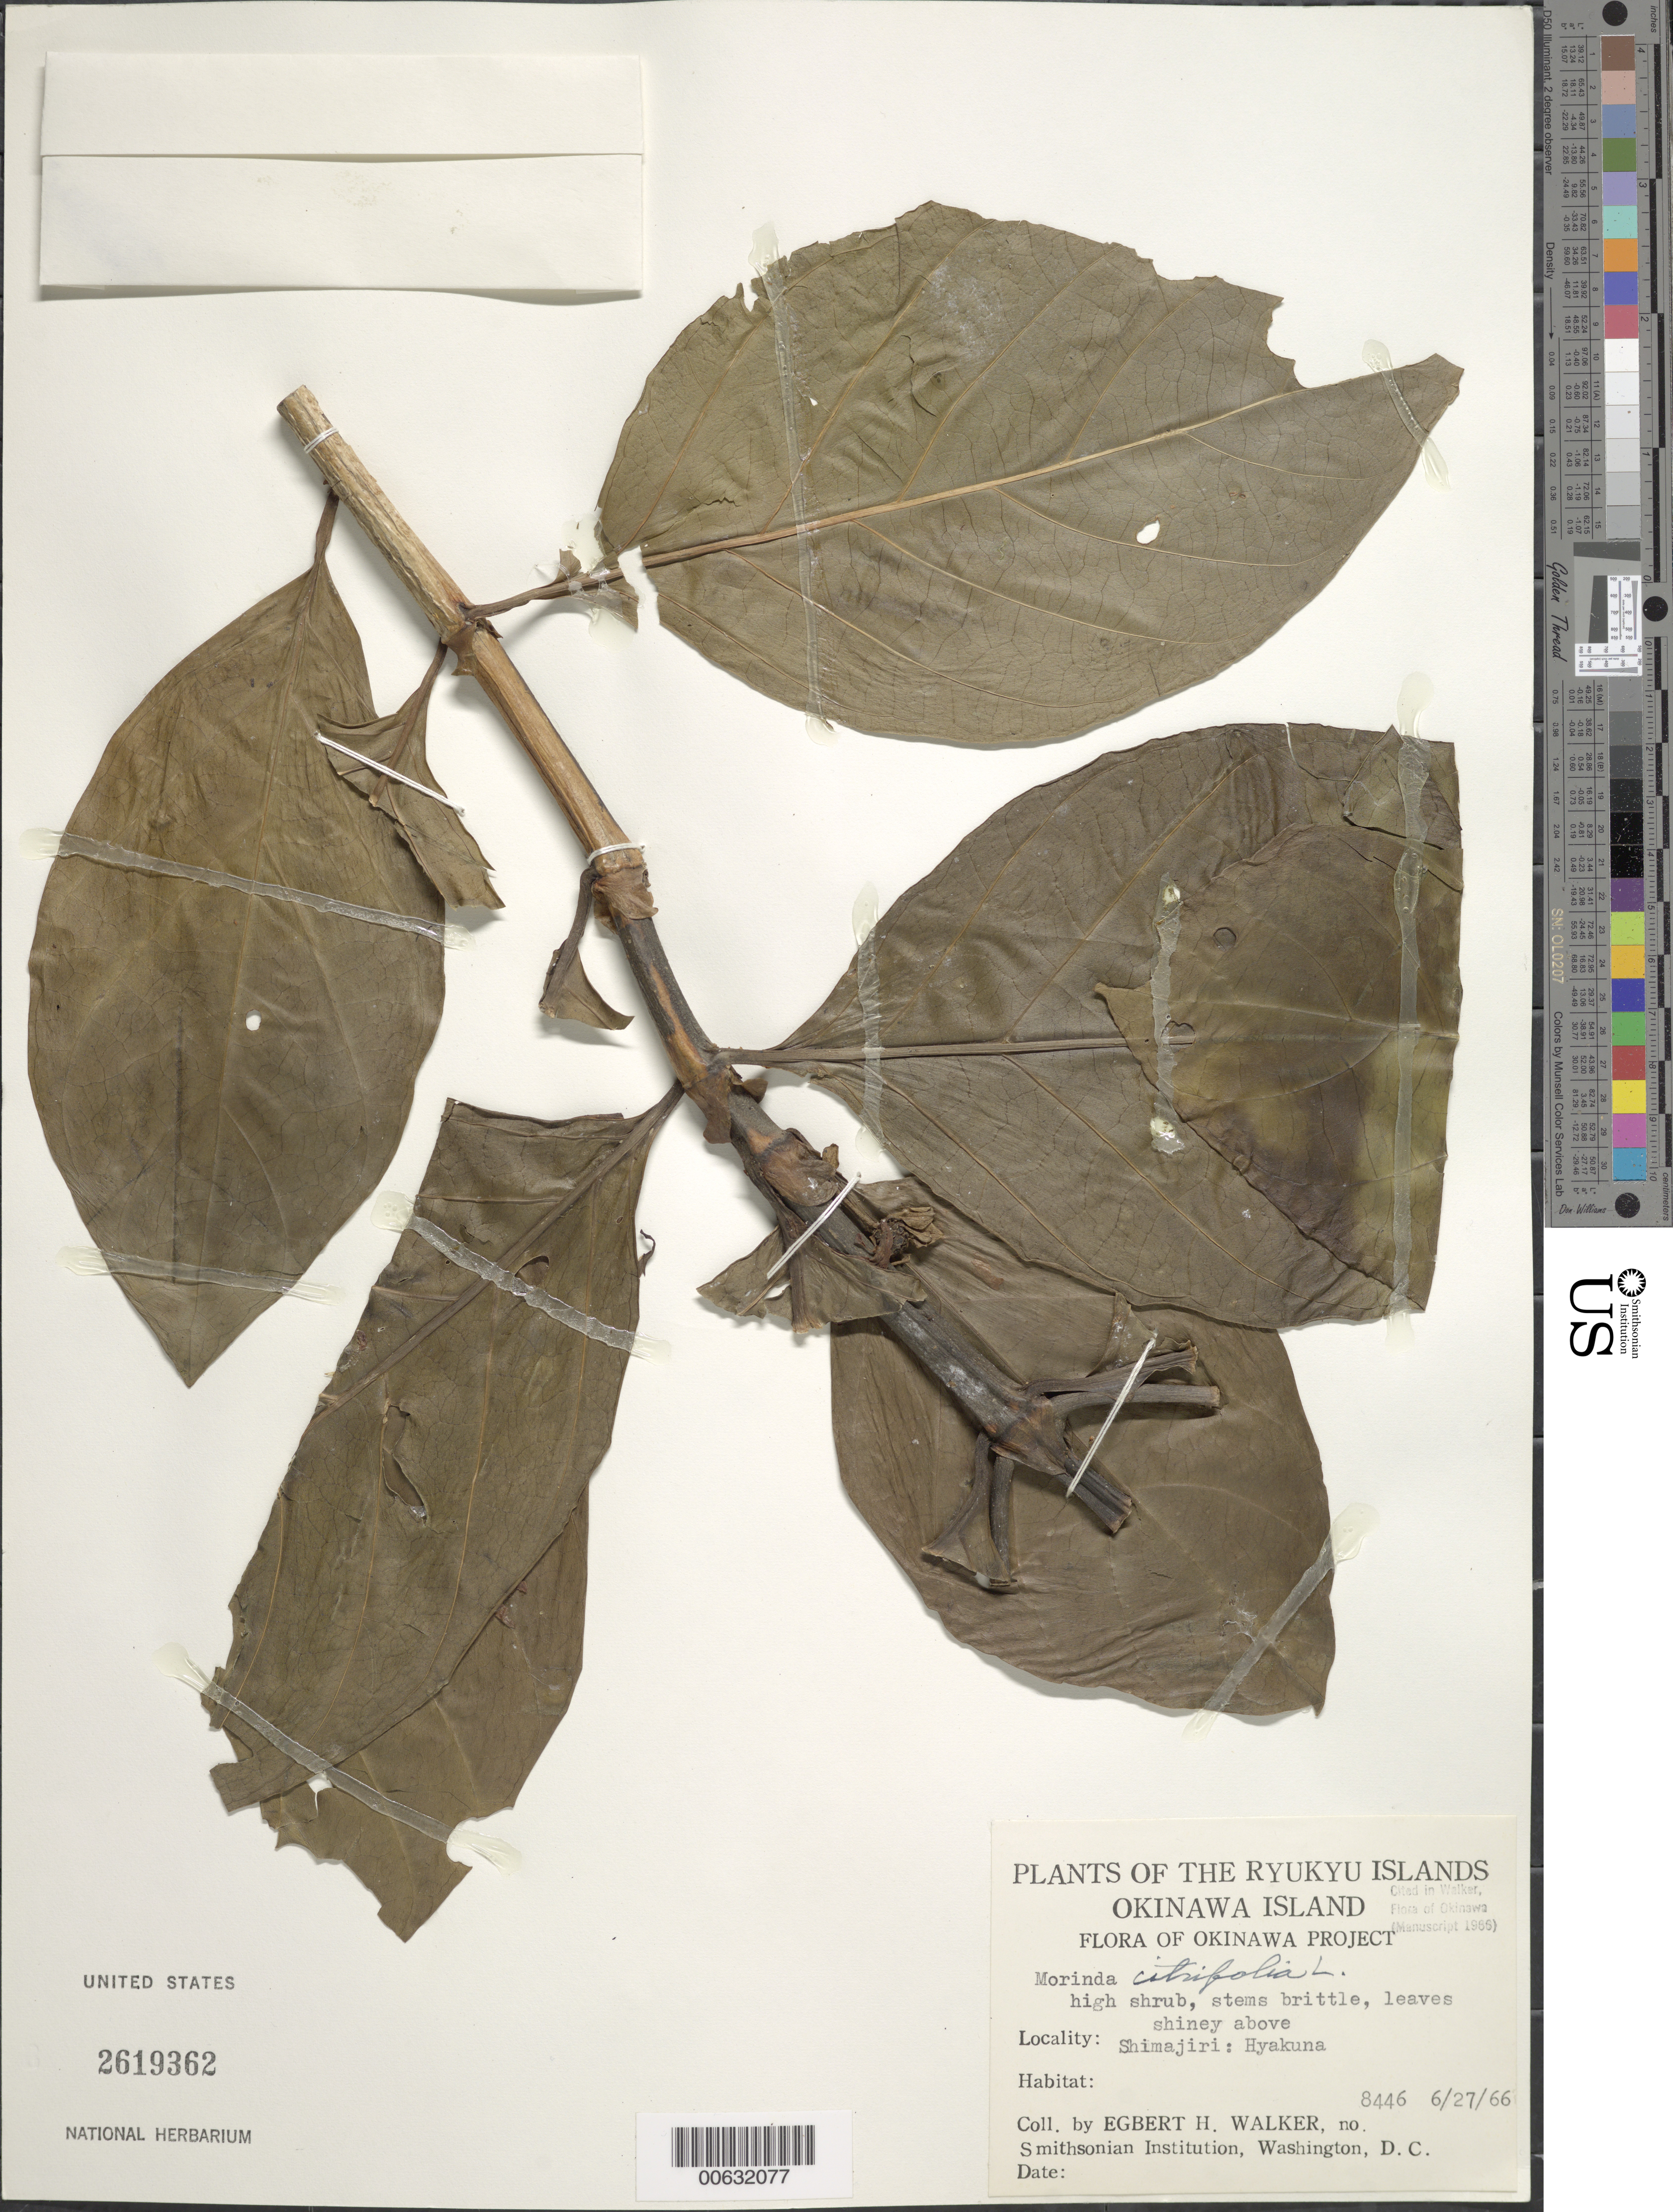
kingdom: Plantae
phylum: Tracheophyta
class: Magnoliopsida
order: Gentianales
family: Rubiaceae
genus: Morinda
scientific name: Morinda citrifolia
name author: L.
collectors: E. H. Walker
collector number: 8446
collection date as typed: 27 Jun 1966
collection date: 1966-06-27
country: Japan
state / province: Okinawa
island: Okinawa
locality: Shimajiri, Hyakuna [Okinawa Is.]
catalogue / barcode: US 2619362